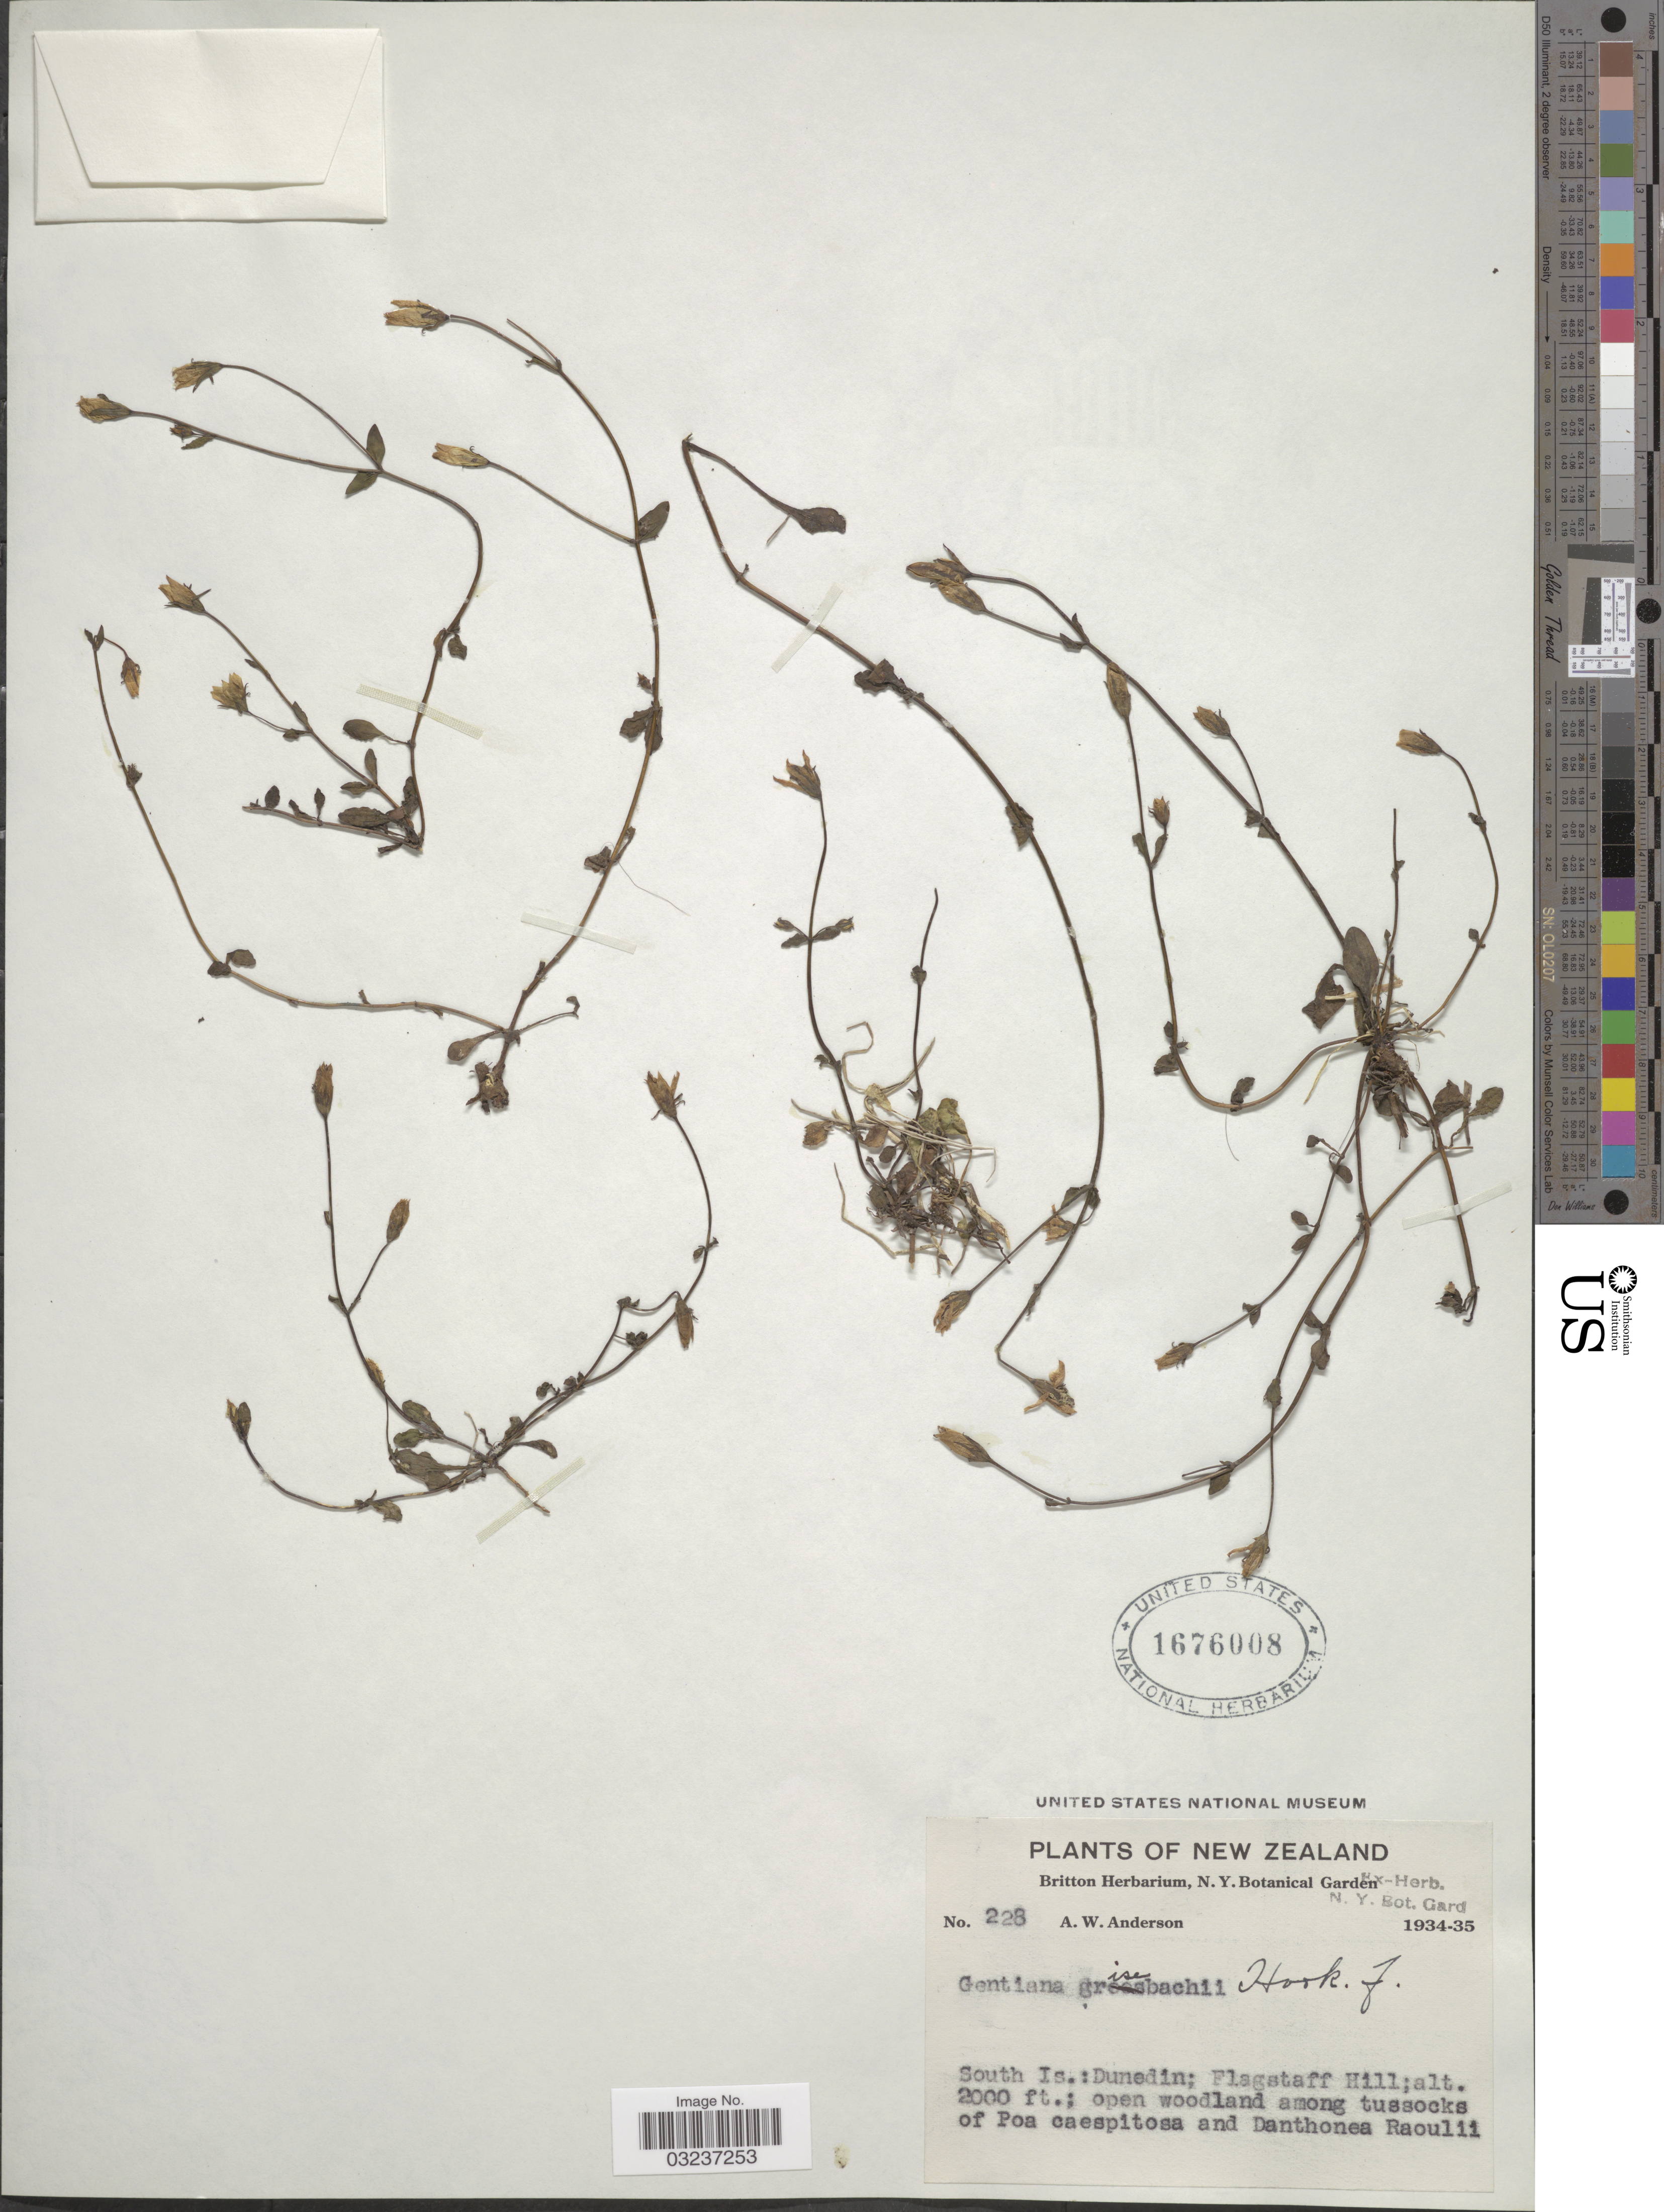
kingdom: Plantae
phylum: Tracheophyta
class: Magnoliopsida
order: Gentianales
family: Gentianaceae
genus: Gentiana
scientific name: Gentiana grisebachii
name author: Hook. f.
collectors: A. W. Anderson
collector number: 228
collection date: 1934/1935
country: New Zealand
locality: South Is.: Dunedin; Flagstaff Hill.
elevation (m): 610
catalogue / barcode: US 1676008